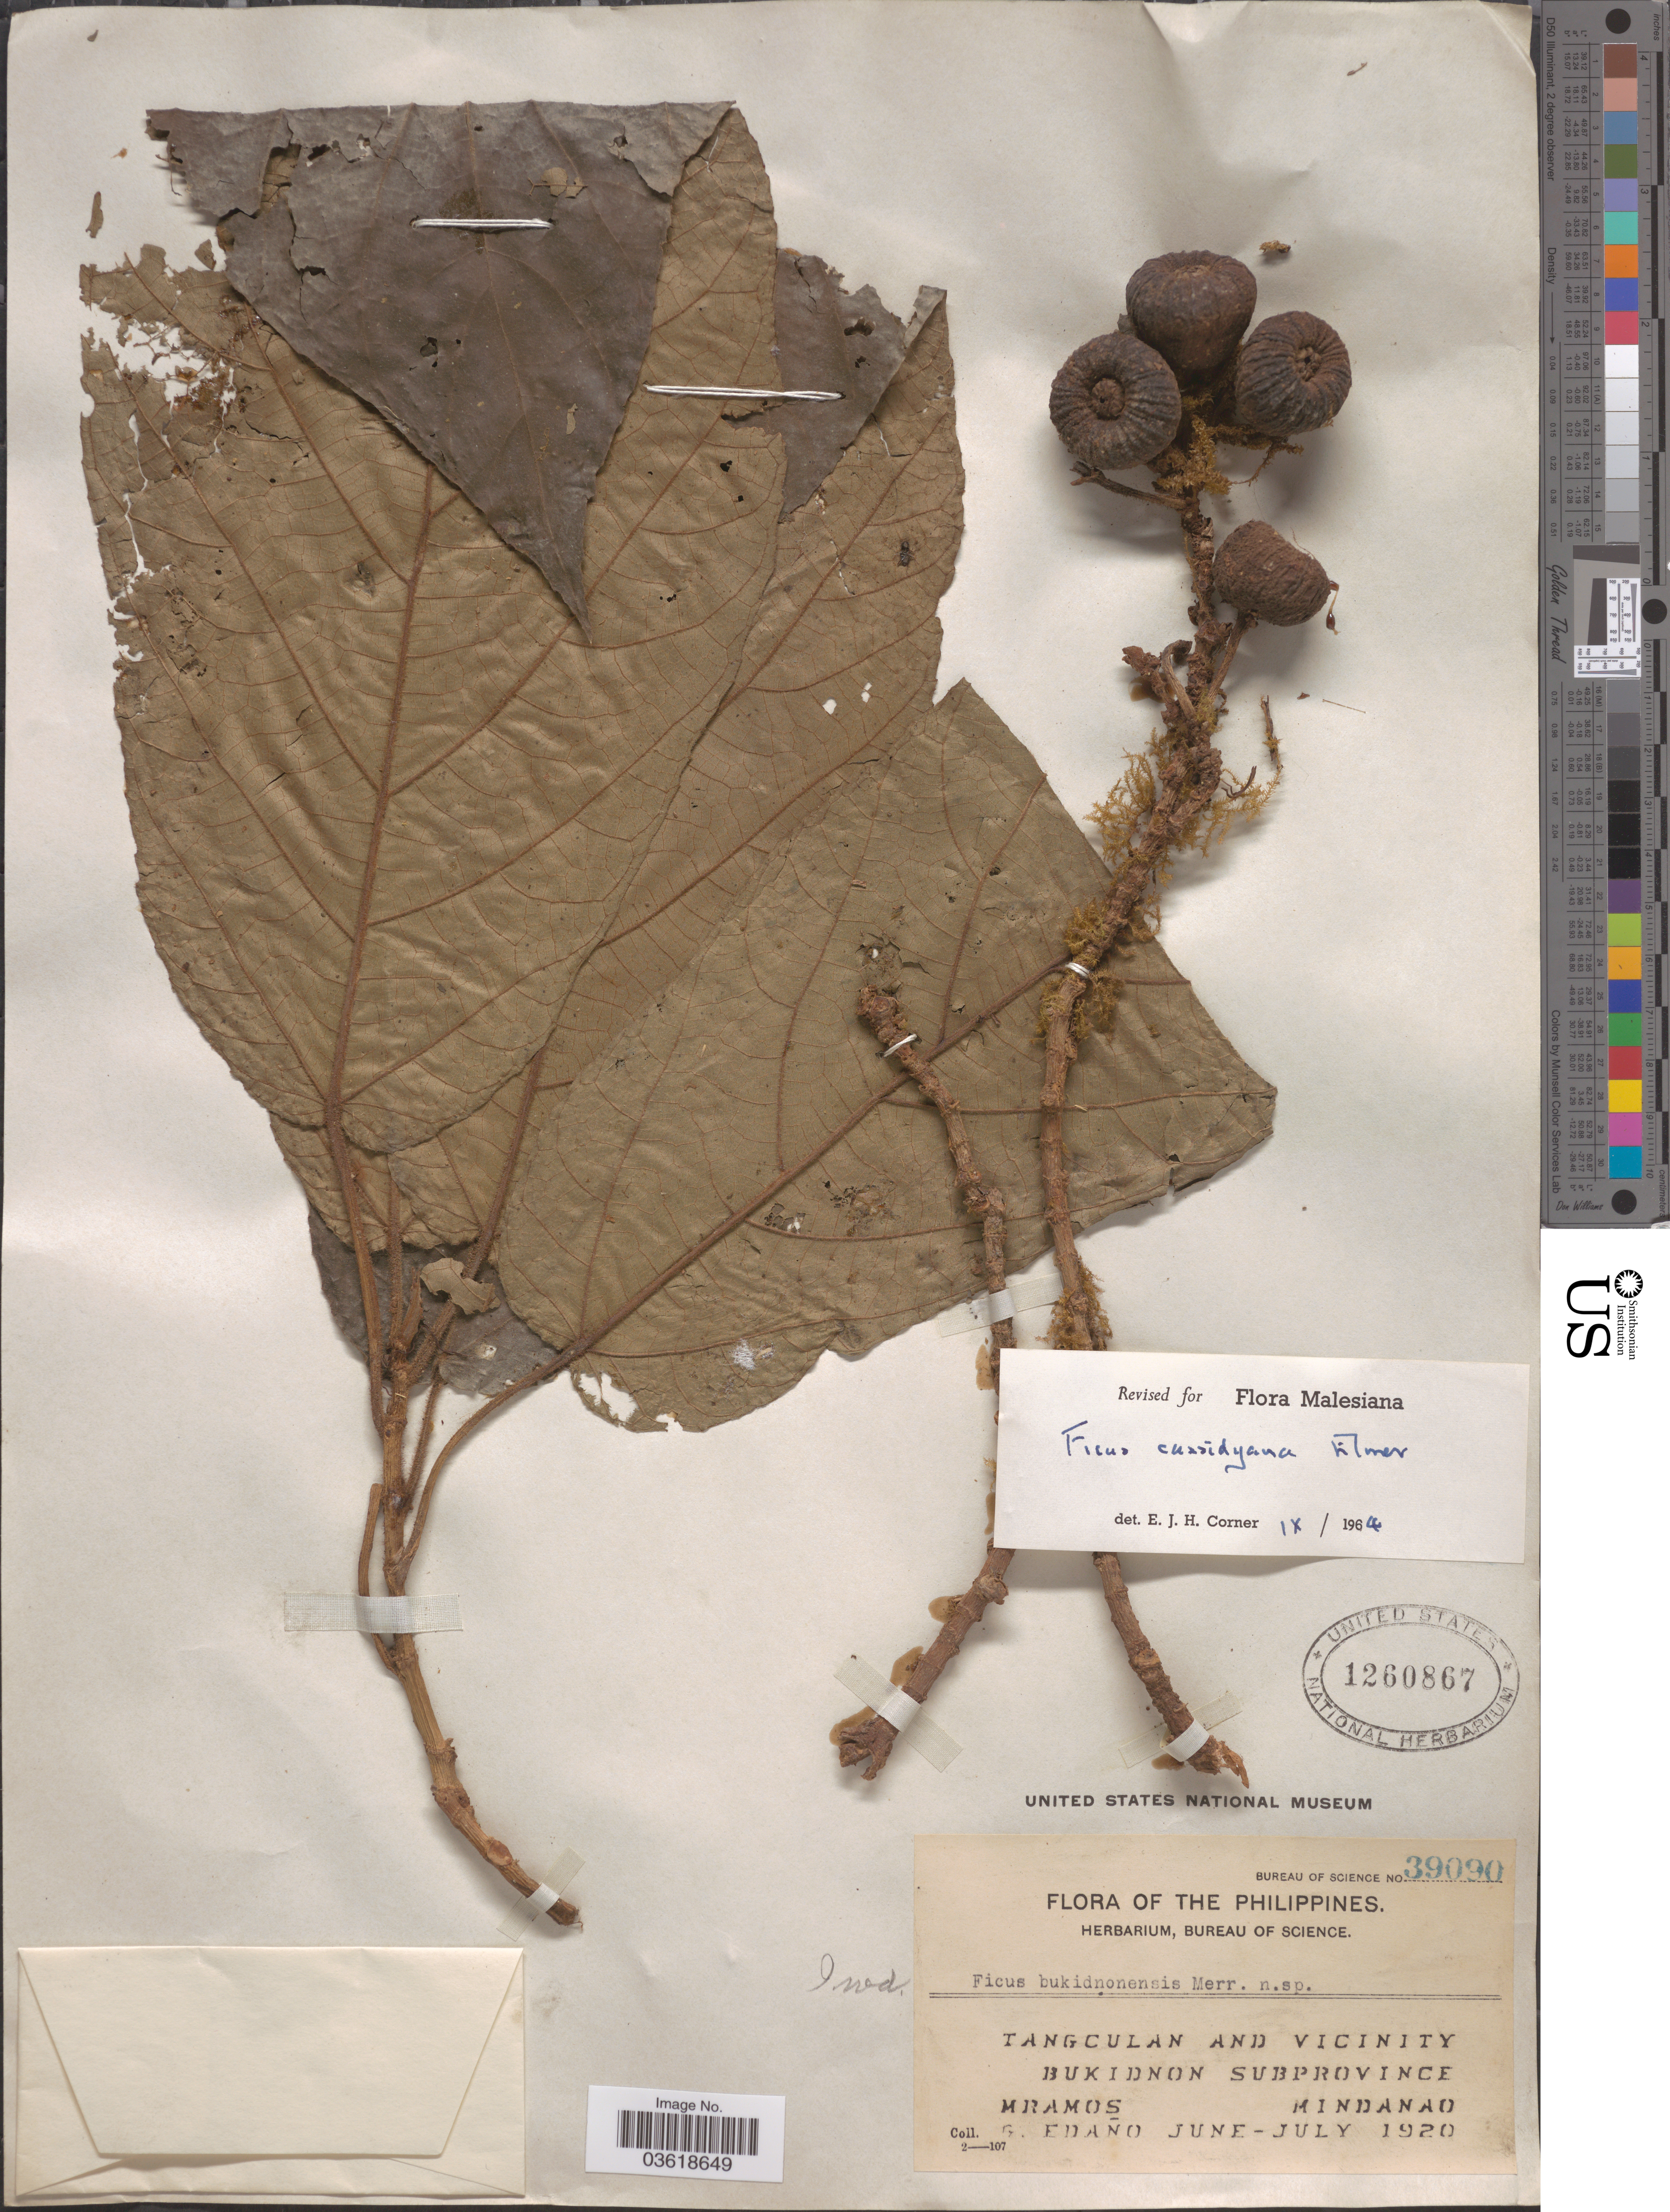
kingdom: Plantae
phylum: Tracheophyta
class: Magnoliopsida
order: Rosales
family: Moraceae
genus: Ficus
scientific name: Ficus cassidyana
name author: Elmer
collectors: M. Ramos & G. Edaño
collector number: Bureau of Science 39090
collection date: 1920-06/1920-07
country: Philippines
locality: Tangculan and Vicinity Bukidnon Subprovince. Mindanao.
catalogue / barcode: US 1260867